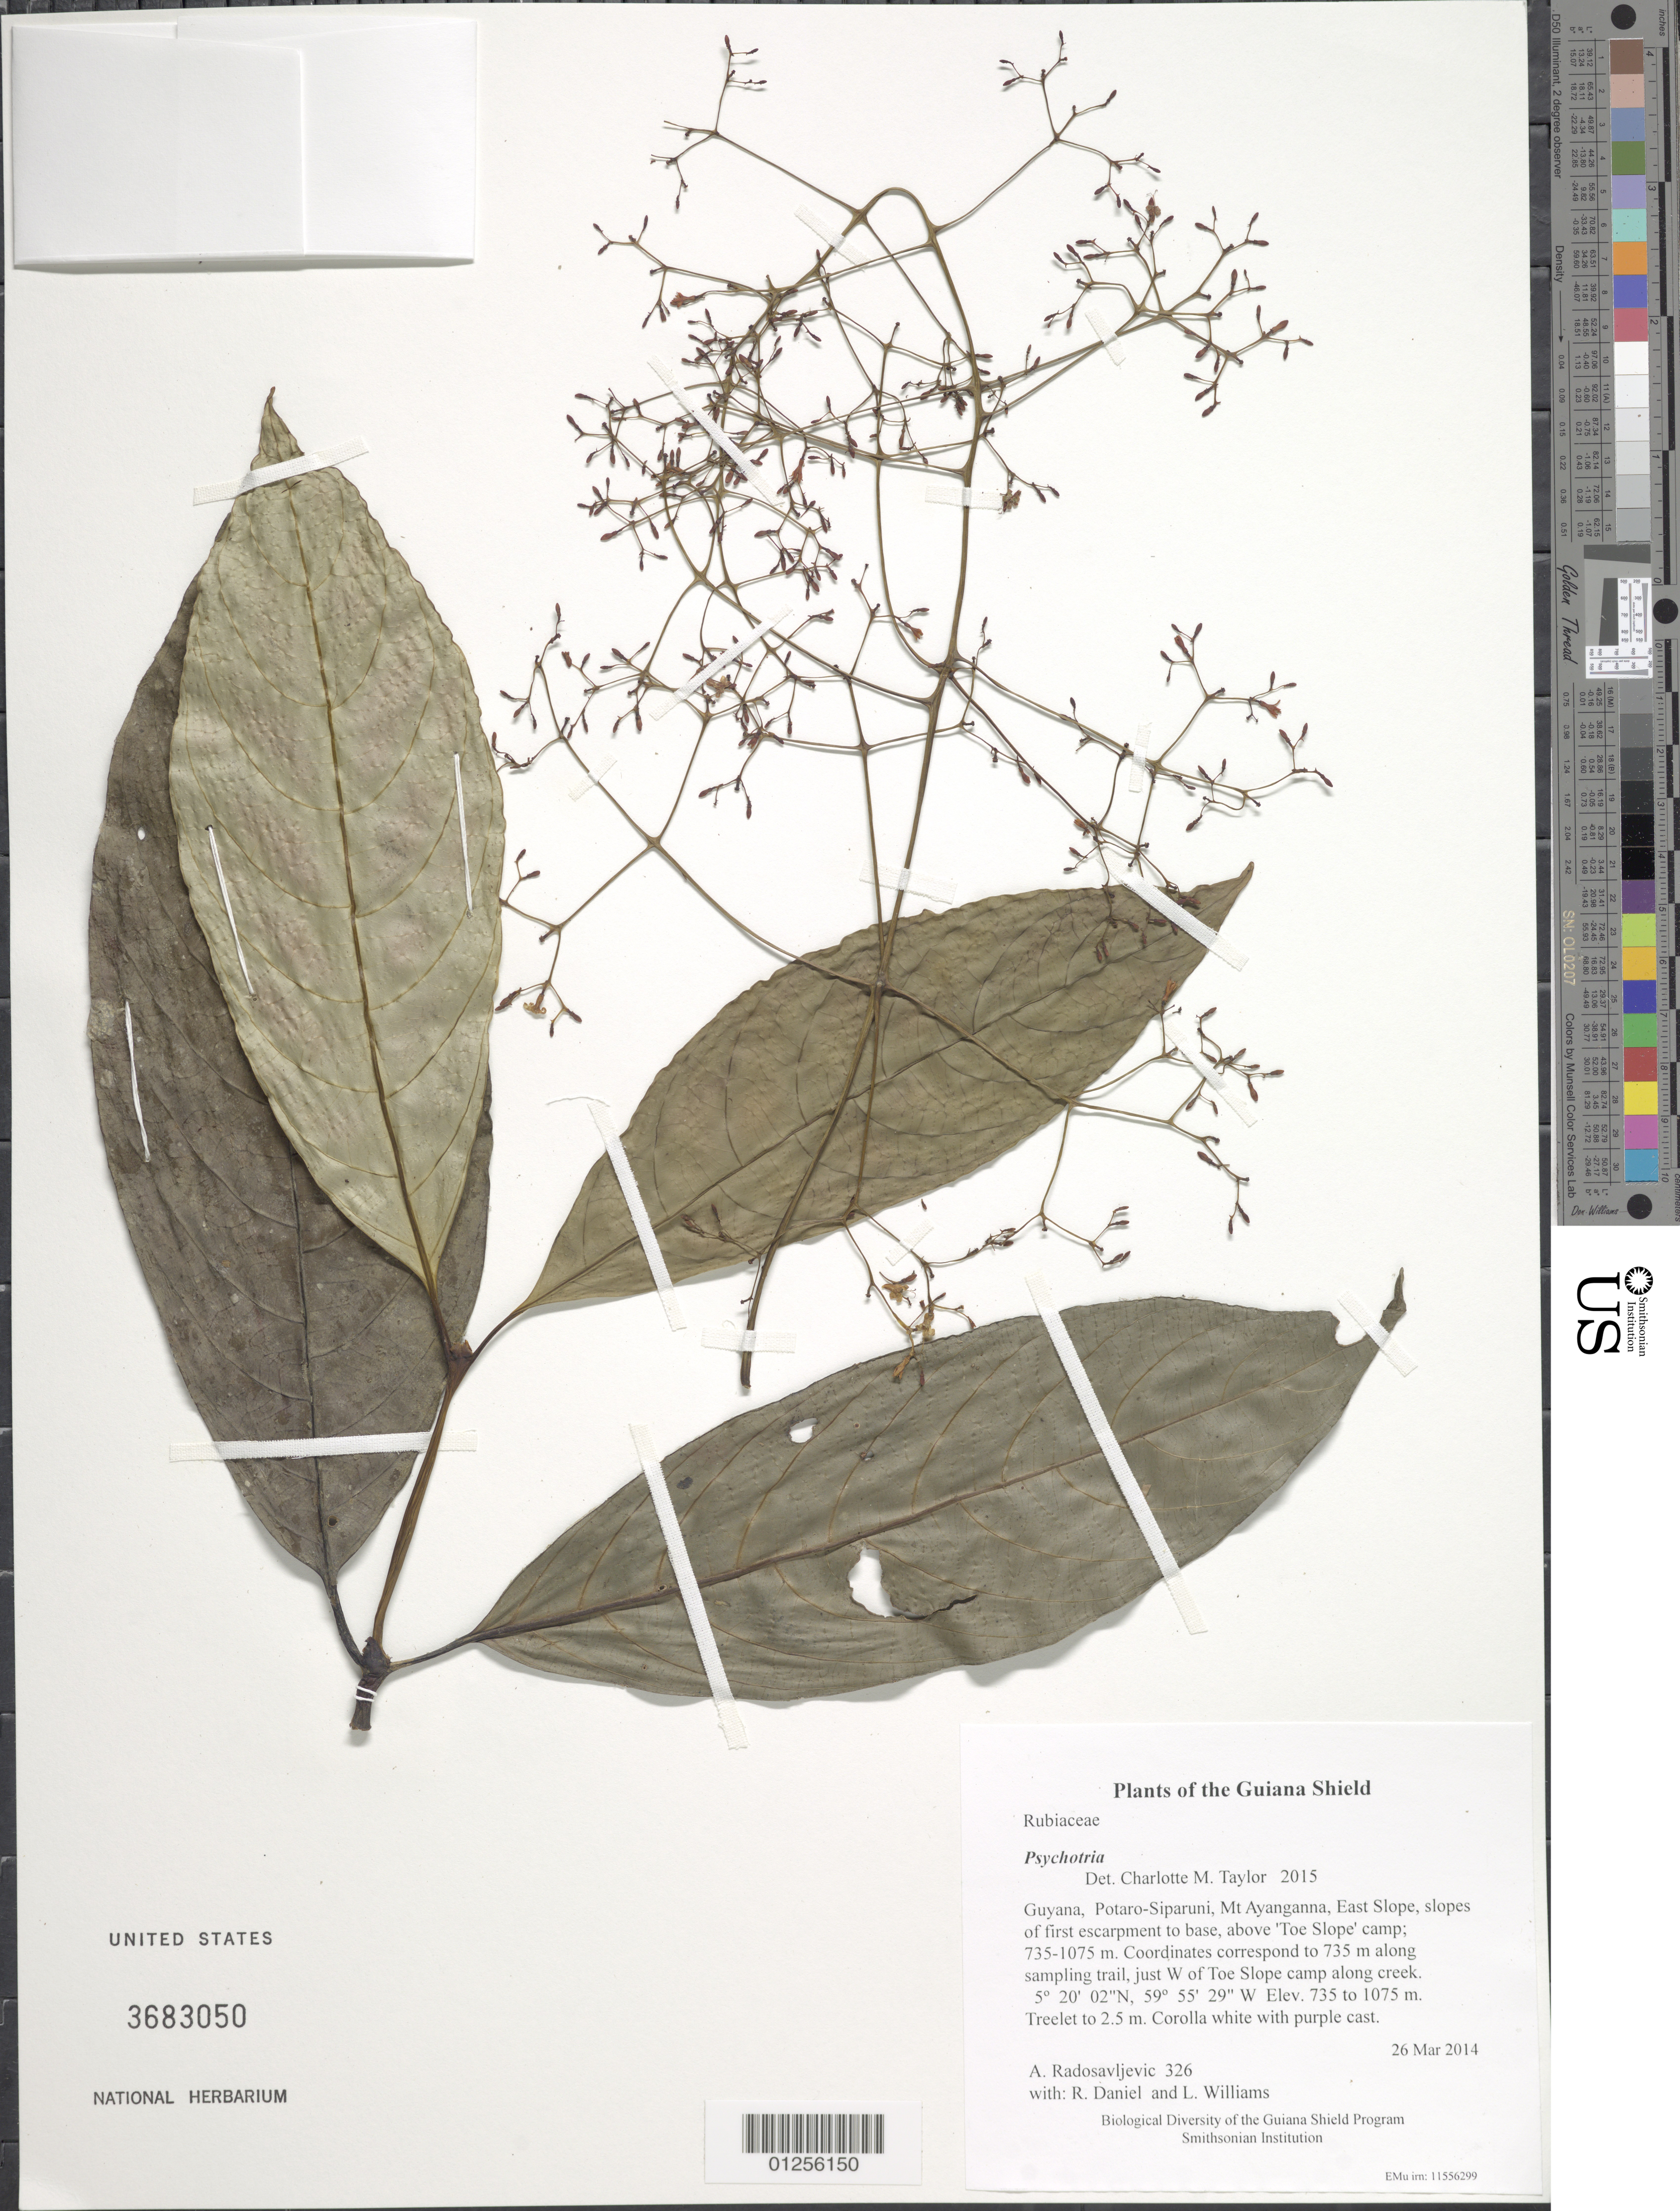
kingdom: Plantae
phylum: Tracheophyta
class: Magnoliopsida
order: Gentianales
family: Rubiaceae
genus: Psychotria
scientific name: Psychotria sp.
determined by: Taylor, Charlotte M.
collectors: A. Radosavljevic, R. Daniel & L. Williams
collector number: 326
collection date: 2014-03-26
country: Guyana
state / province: Potaro-Siparuni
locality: Mt Ayanganna, East Slope, slopes of first escarpment to base, above 'Toe Slope' camp; 735-1075 m. Coordinates correspond to 735 m along sampling trail, just W of Toe Slope camp along creek.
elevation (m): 735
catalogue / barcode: US 3683050